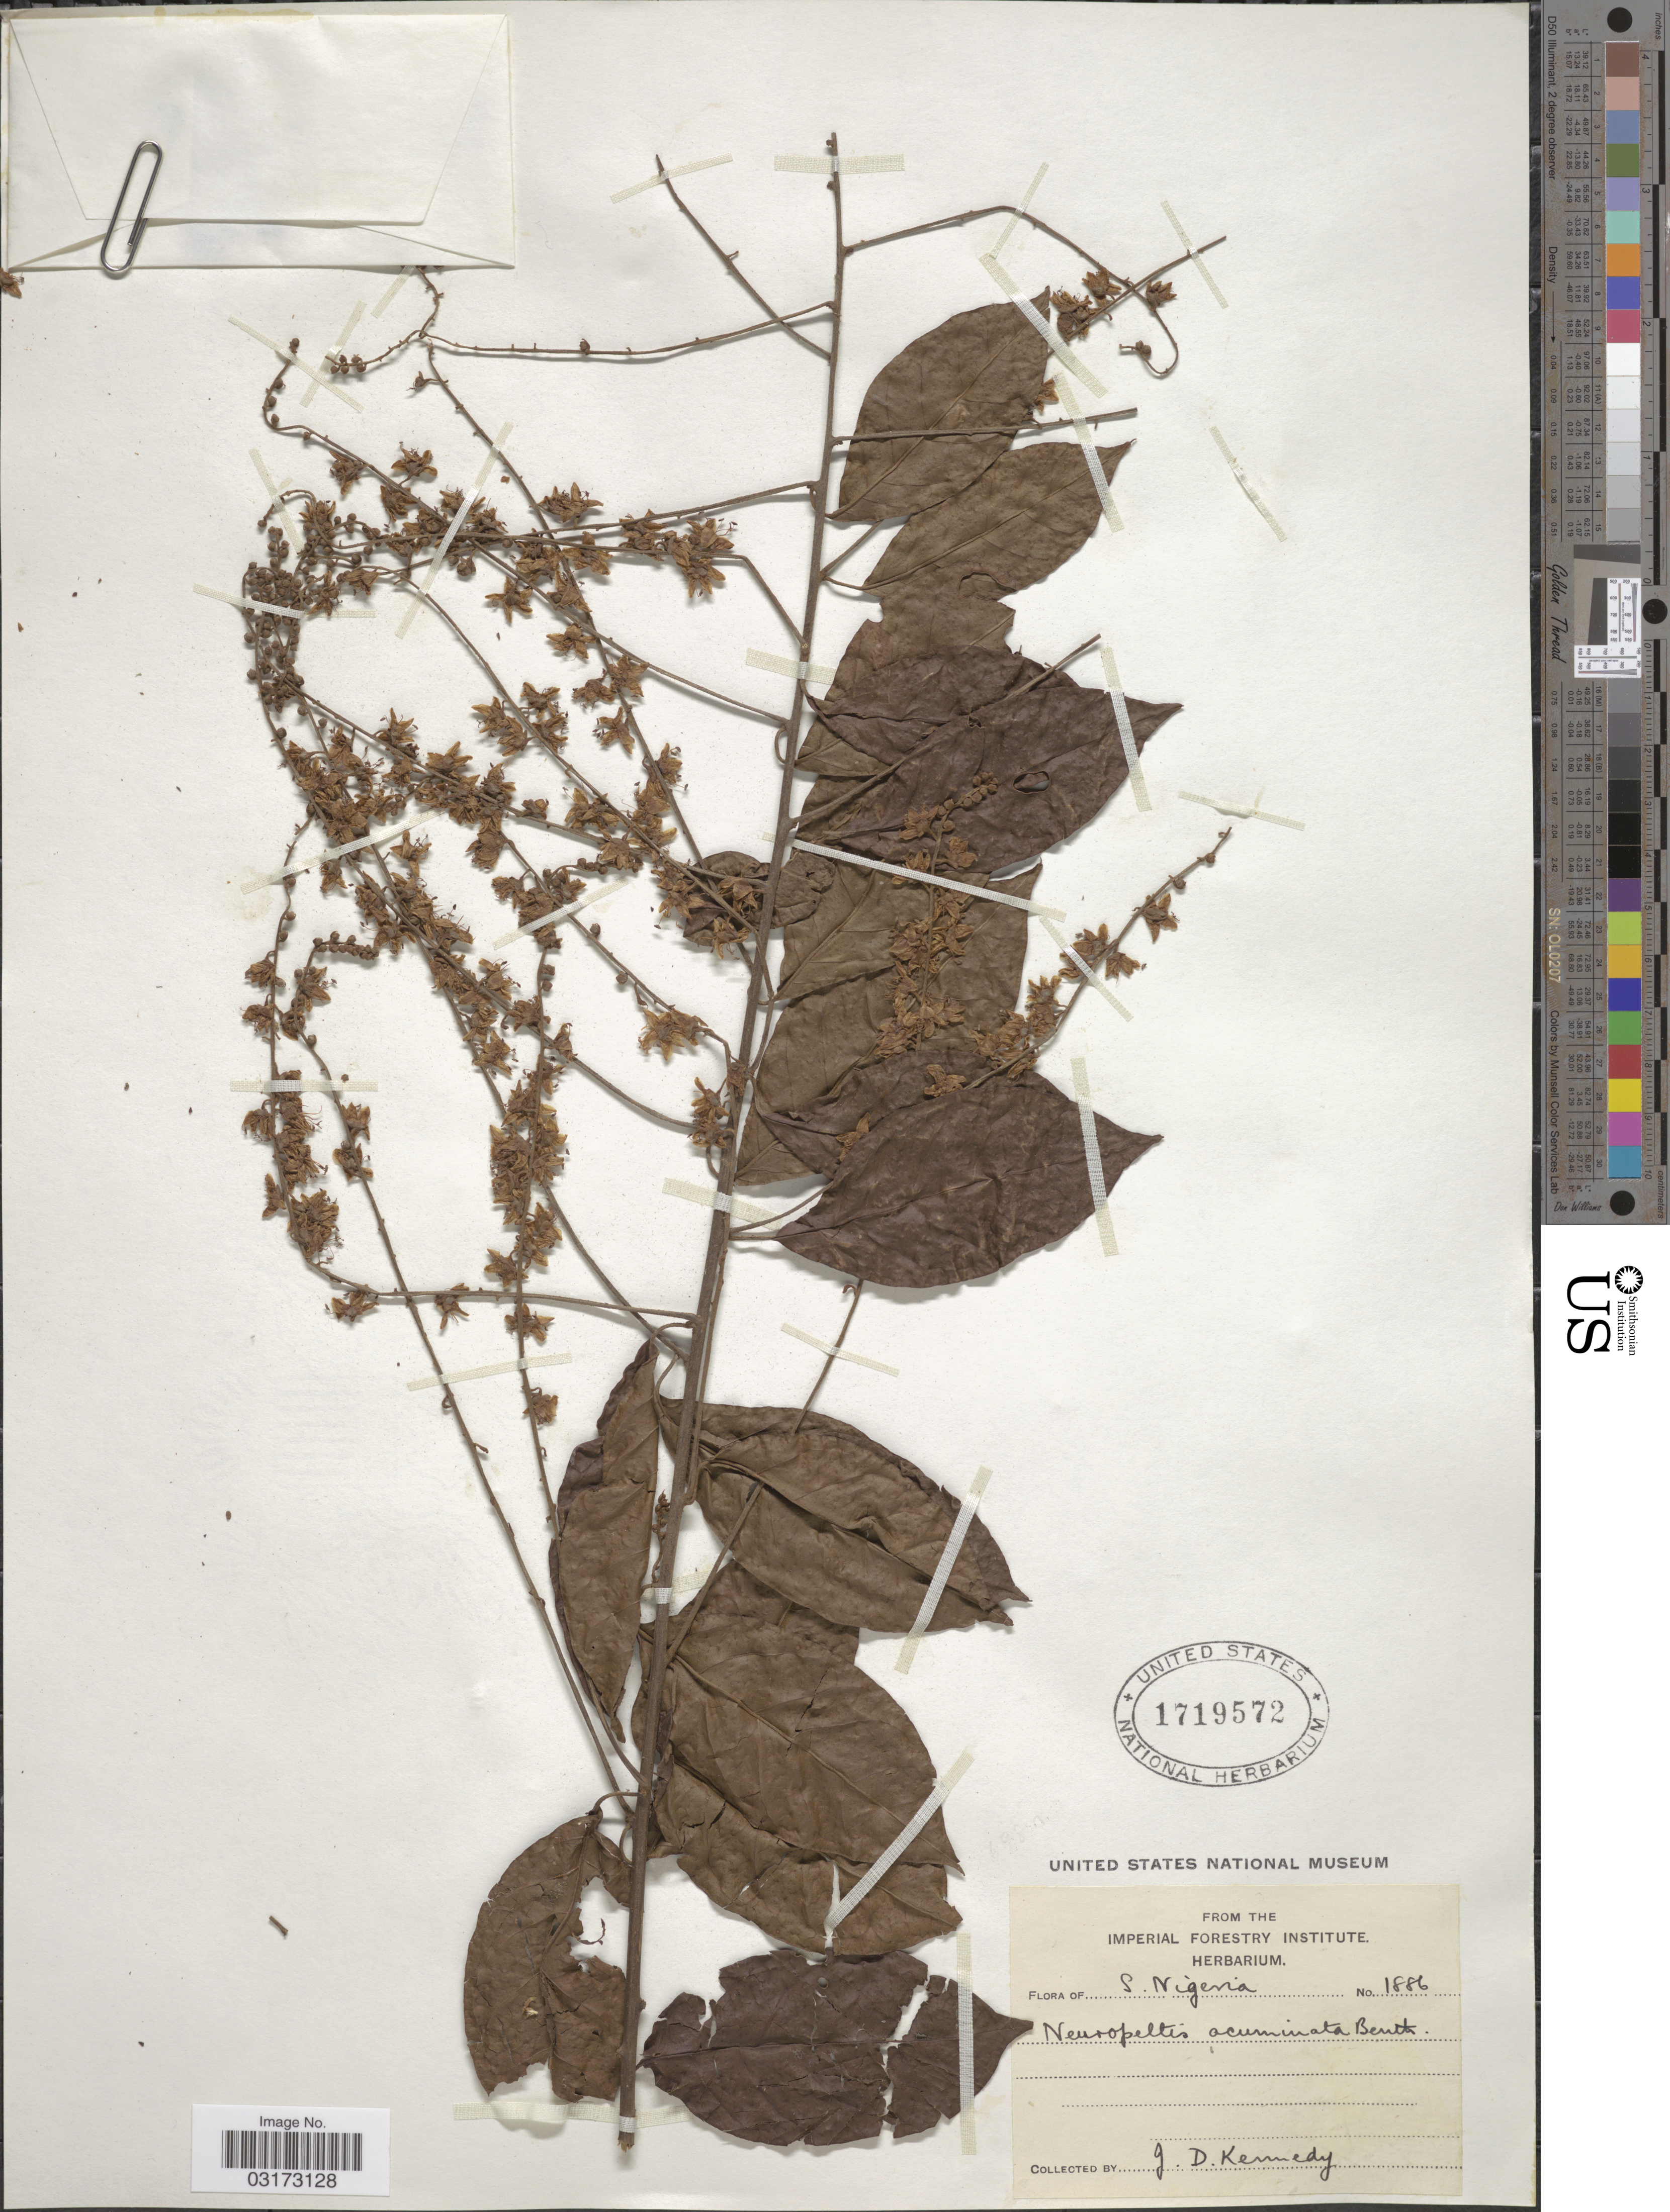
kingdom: Plantae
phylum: Tracheophyta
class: Magnoliopsida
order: Solanales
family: Convolvulaceae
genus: Neuropeltis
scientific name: Neuropeltis acuminata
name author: (P. Beauv.) Benth.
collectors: J. D. Kennedy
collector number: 1886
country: Nigeria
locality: S. Nigeria.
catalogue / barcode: US 1719572